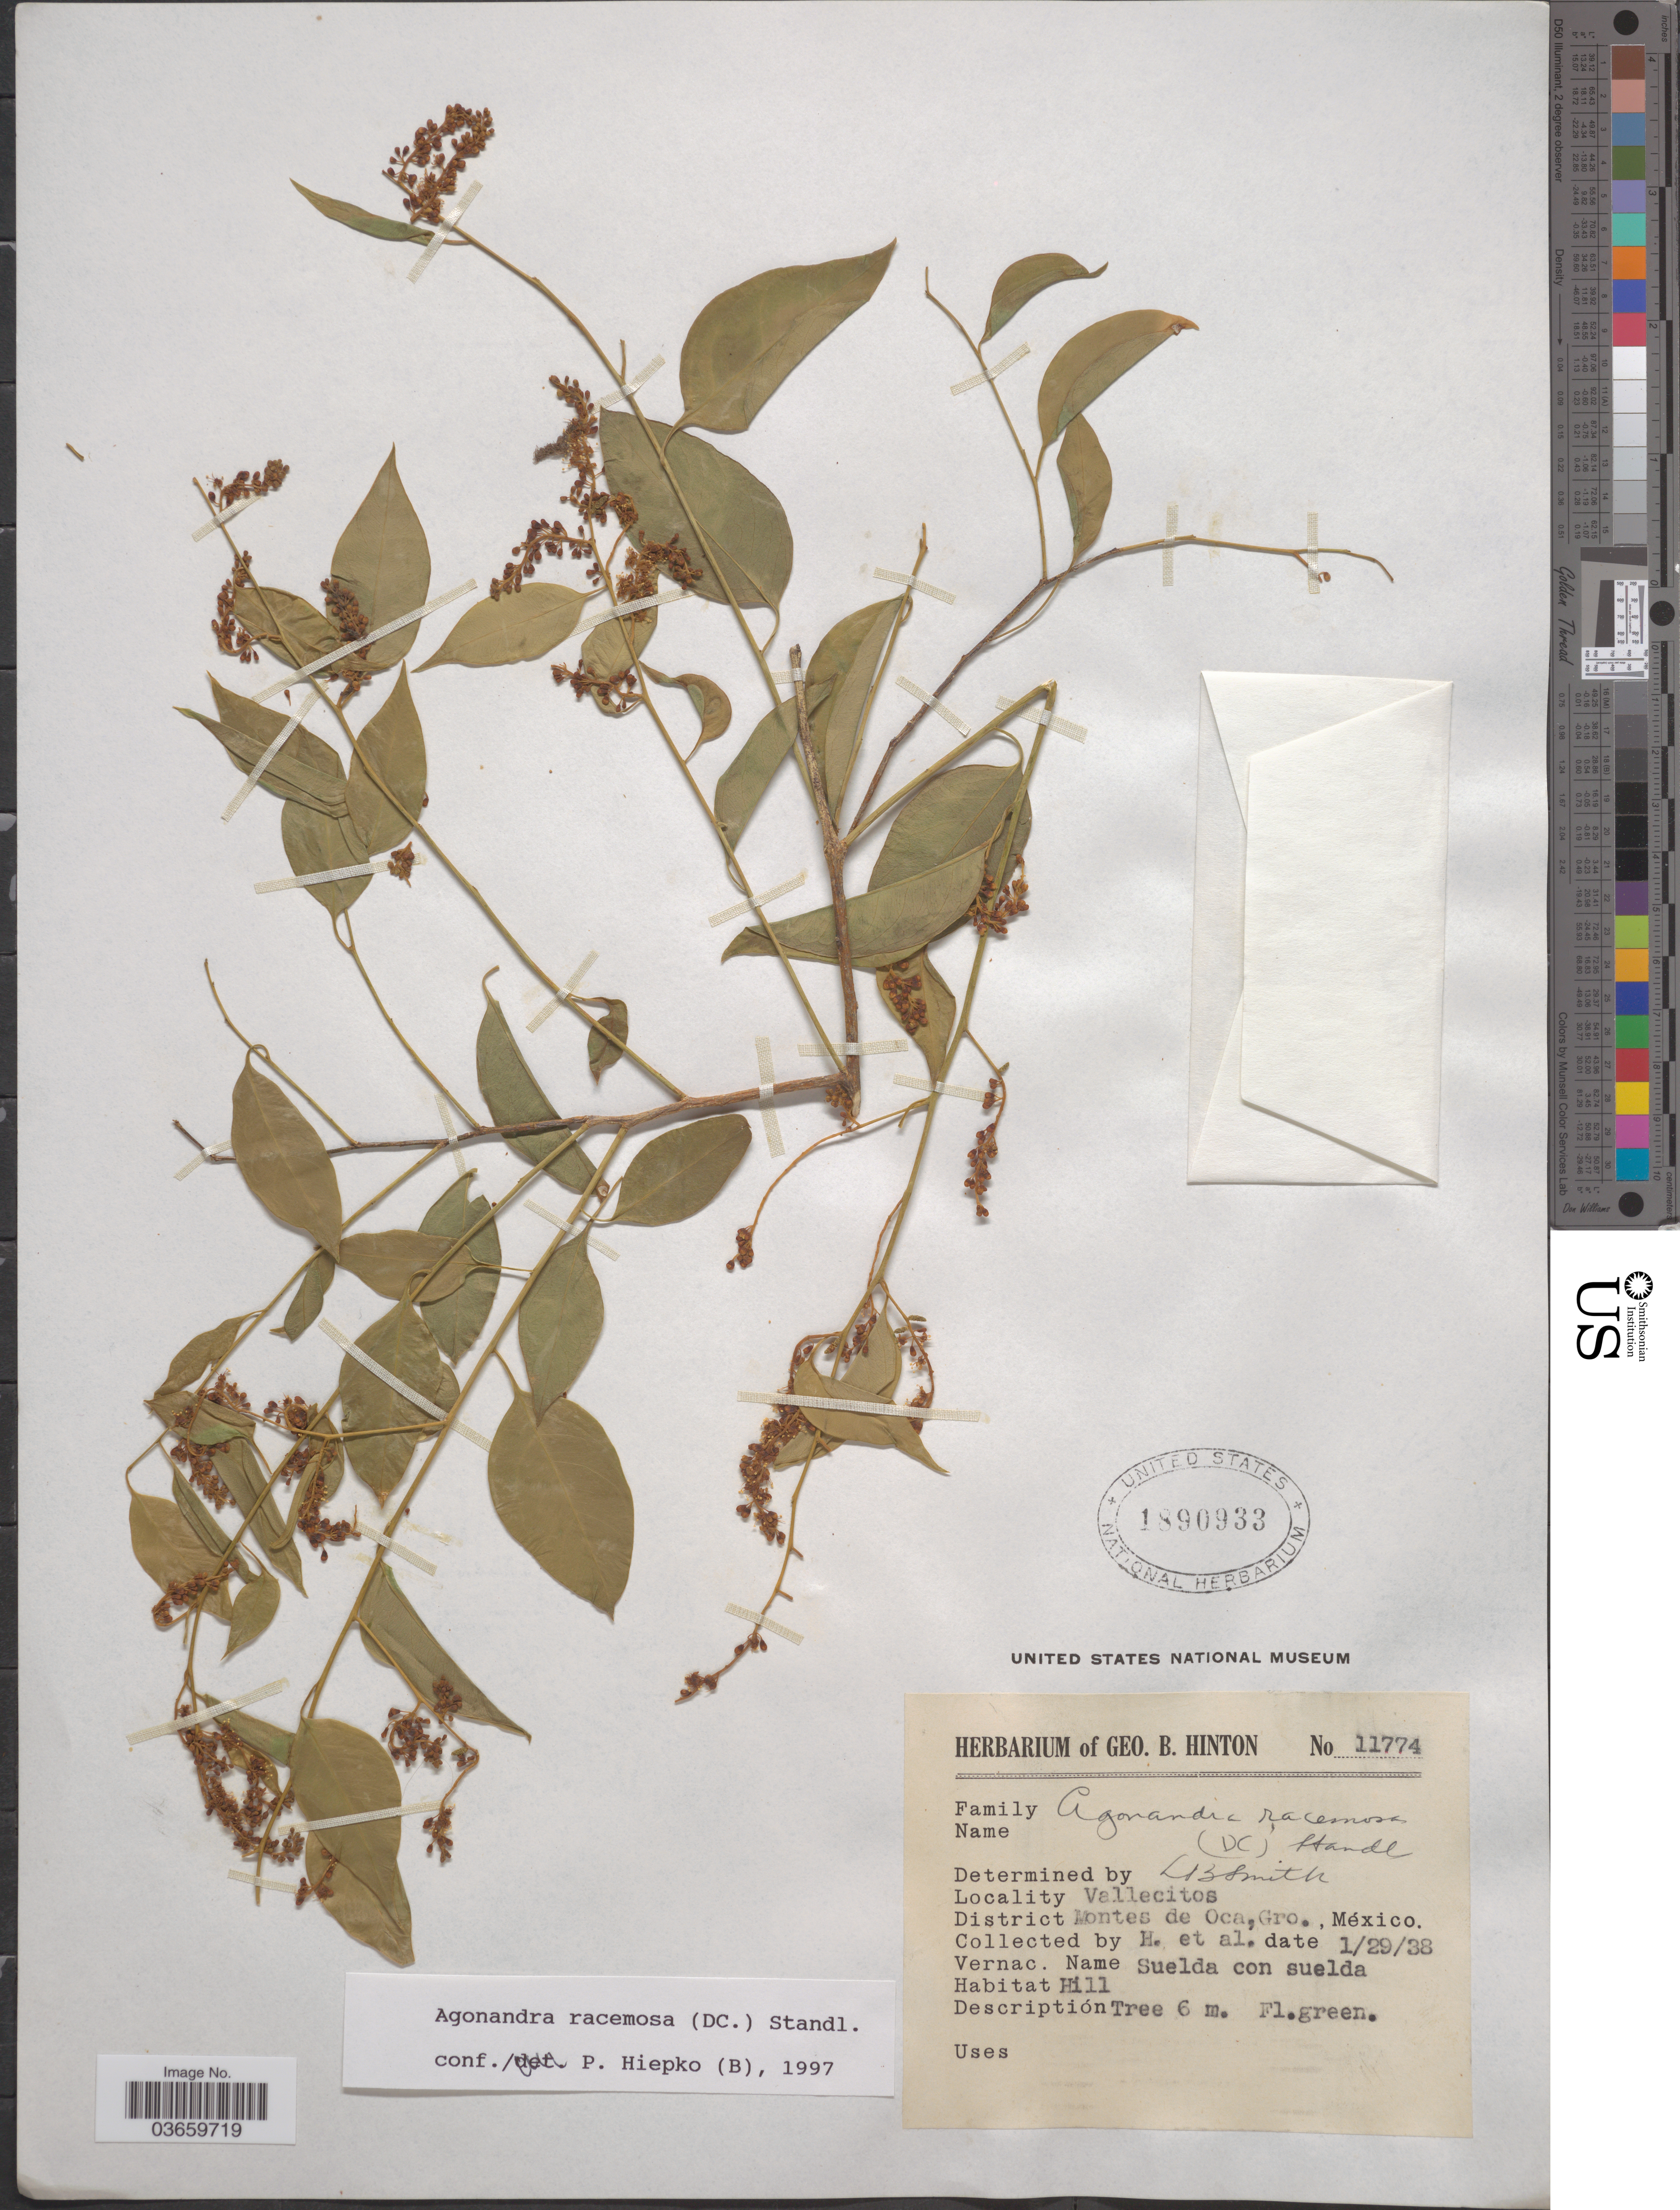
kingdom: Plantae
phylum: Tracheophyta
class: Magnoliopsida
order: Santalales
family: Opiliaceae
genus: Agonandra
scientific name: Agonandra racemosa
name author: (DC.) Standl.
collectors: G. B. Hinton & et al.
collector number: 11774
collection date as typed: Transcribed d/m/y: 29/1/38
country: Mexico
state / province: Guerrero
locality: Vallecitos. District Montes de Oca.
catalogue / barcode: US 1890933